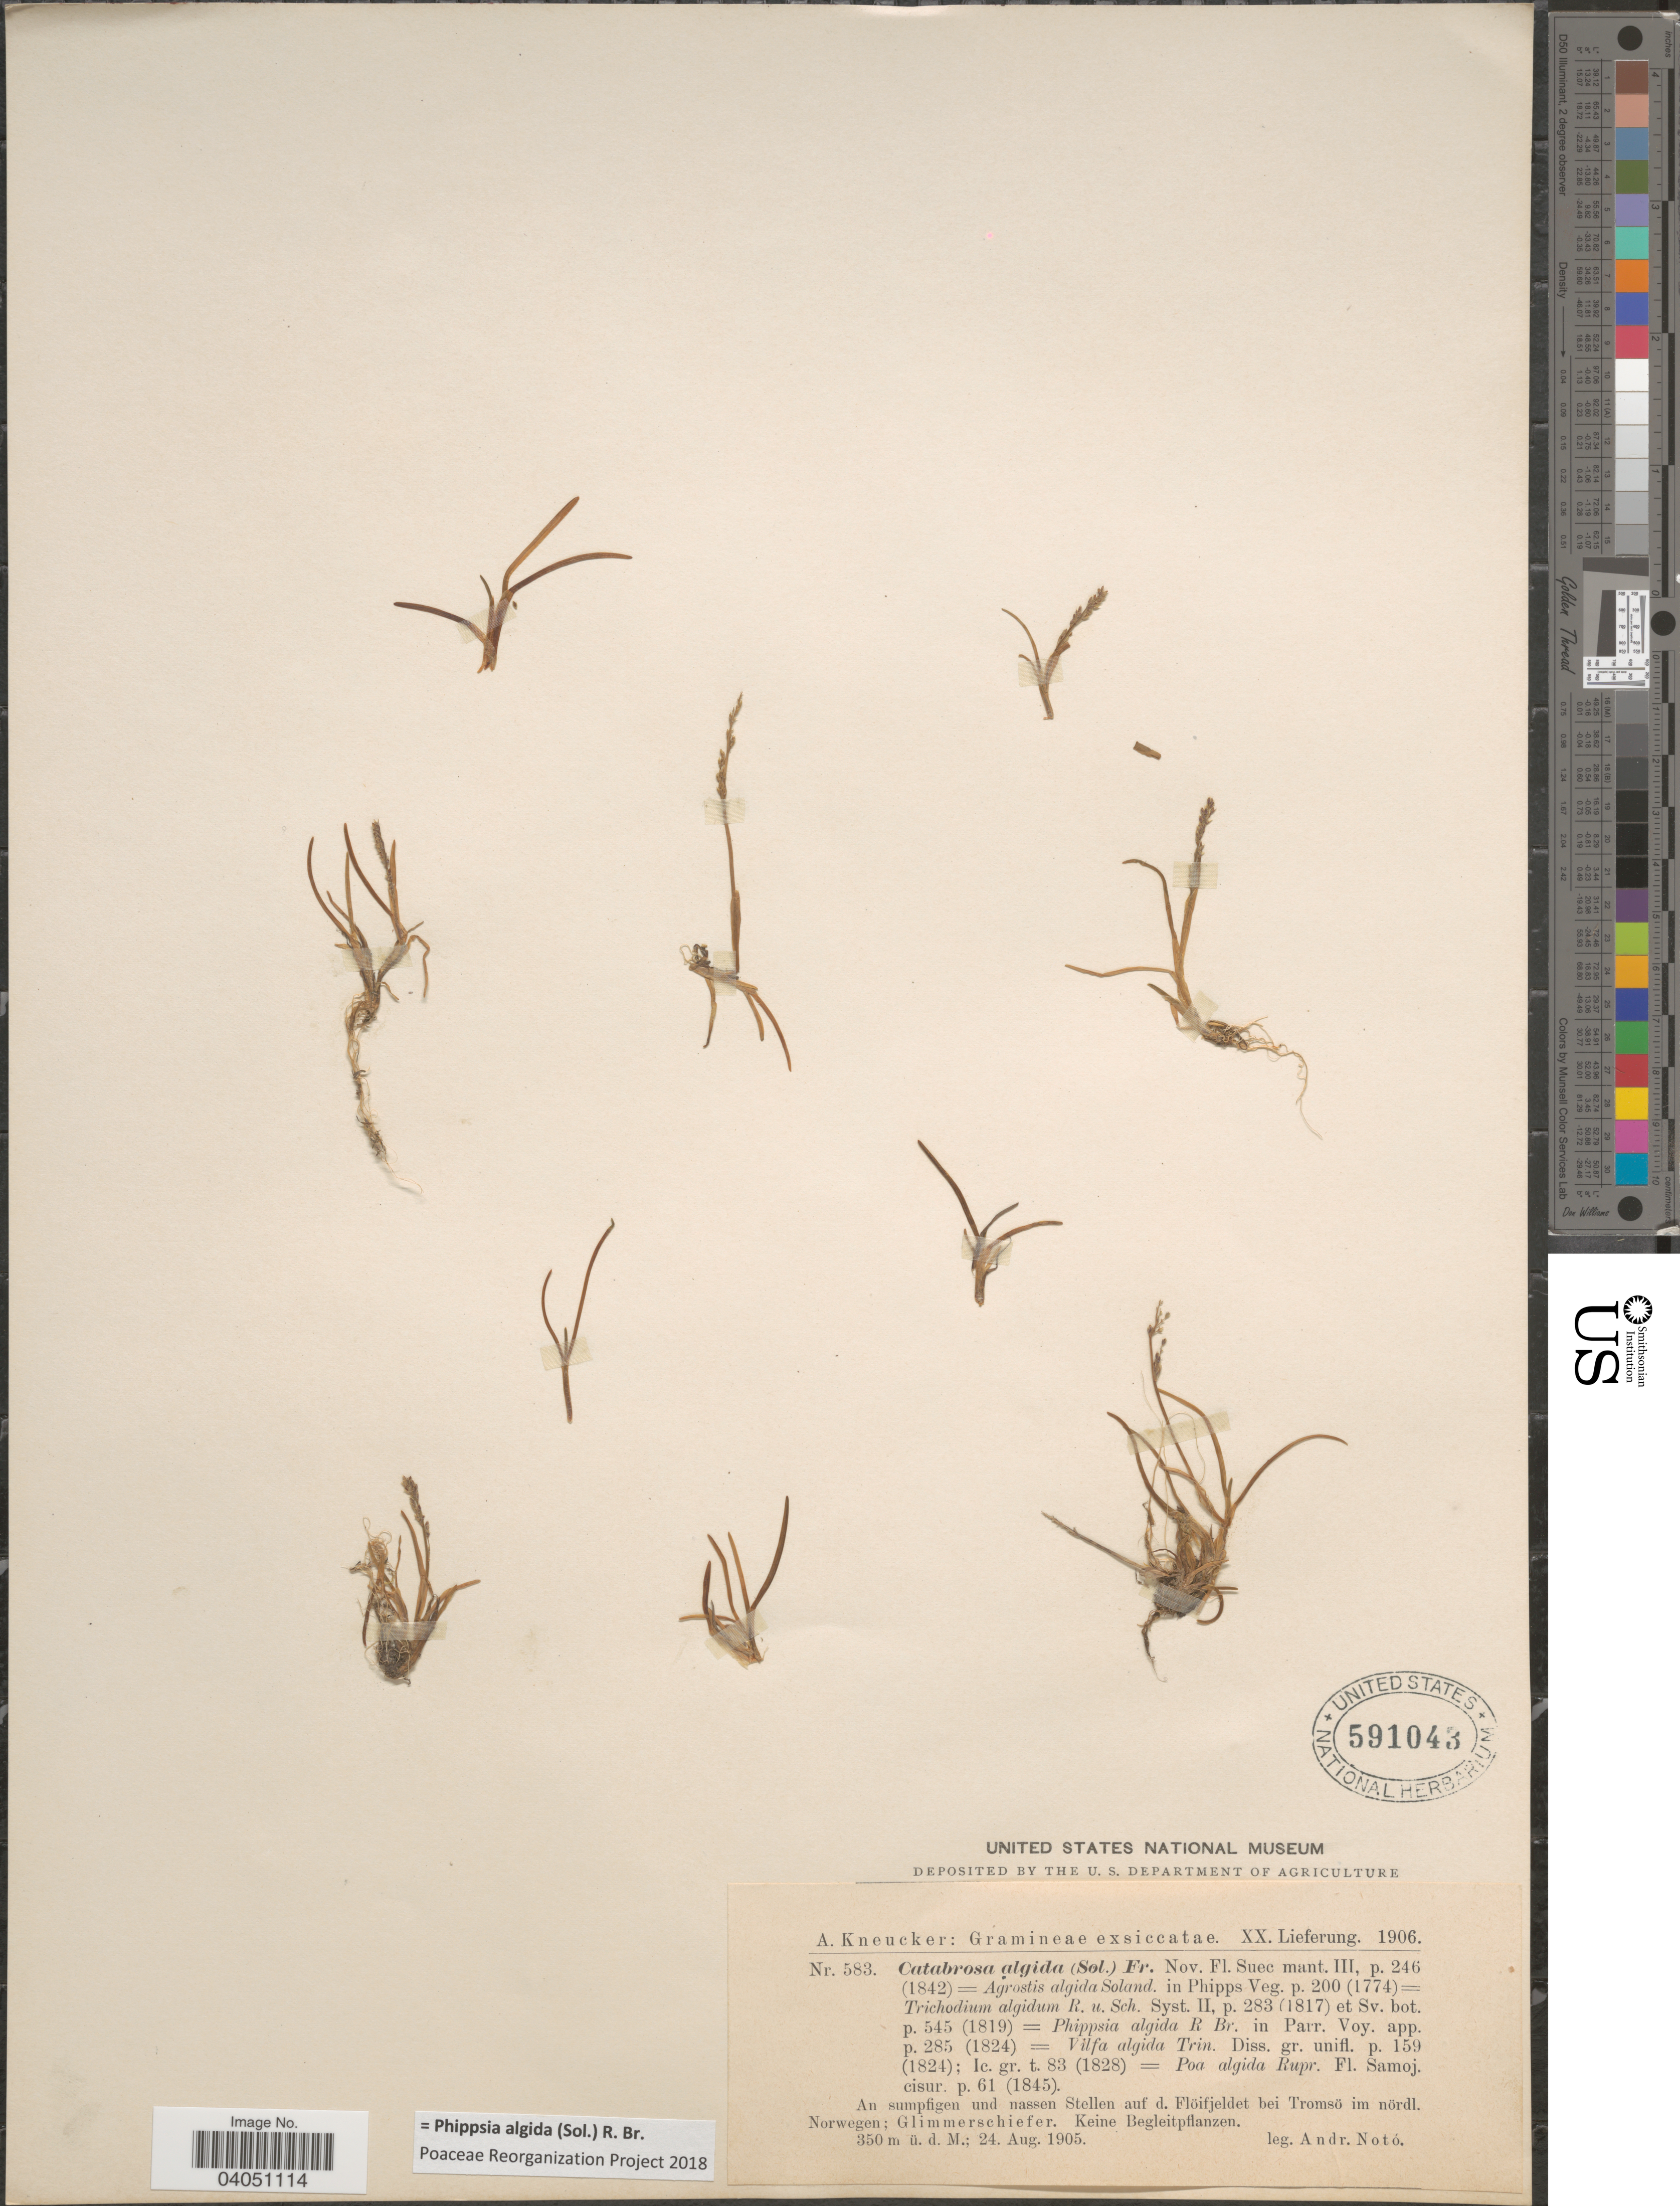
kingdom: Plantae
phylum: Tracheophyta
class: Liliopsida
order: Poales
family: Poaceae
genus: Phippsia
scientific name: Phippsia algida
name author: (Sol.) R. Br.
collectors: A. Noto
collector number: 583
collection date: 1905-08-24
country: Norway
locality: An sumpfigen und nassen Stellen auf d. Flöifjeldet bei Tromsö im nördl. Glimmerschiefer.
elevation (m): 350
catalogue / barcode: US 591043